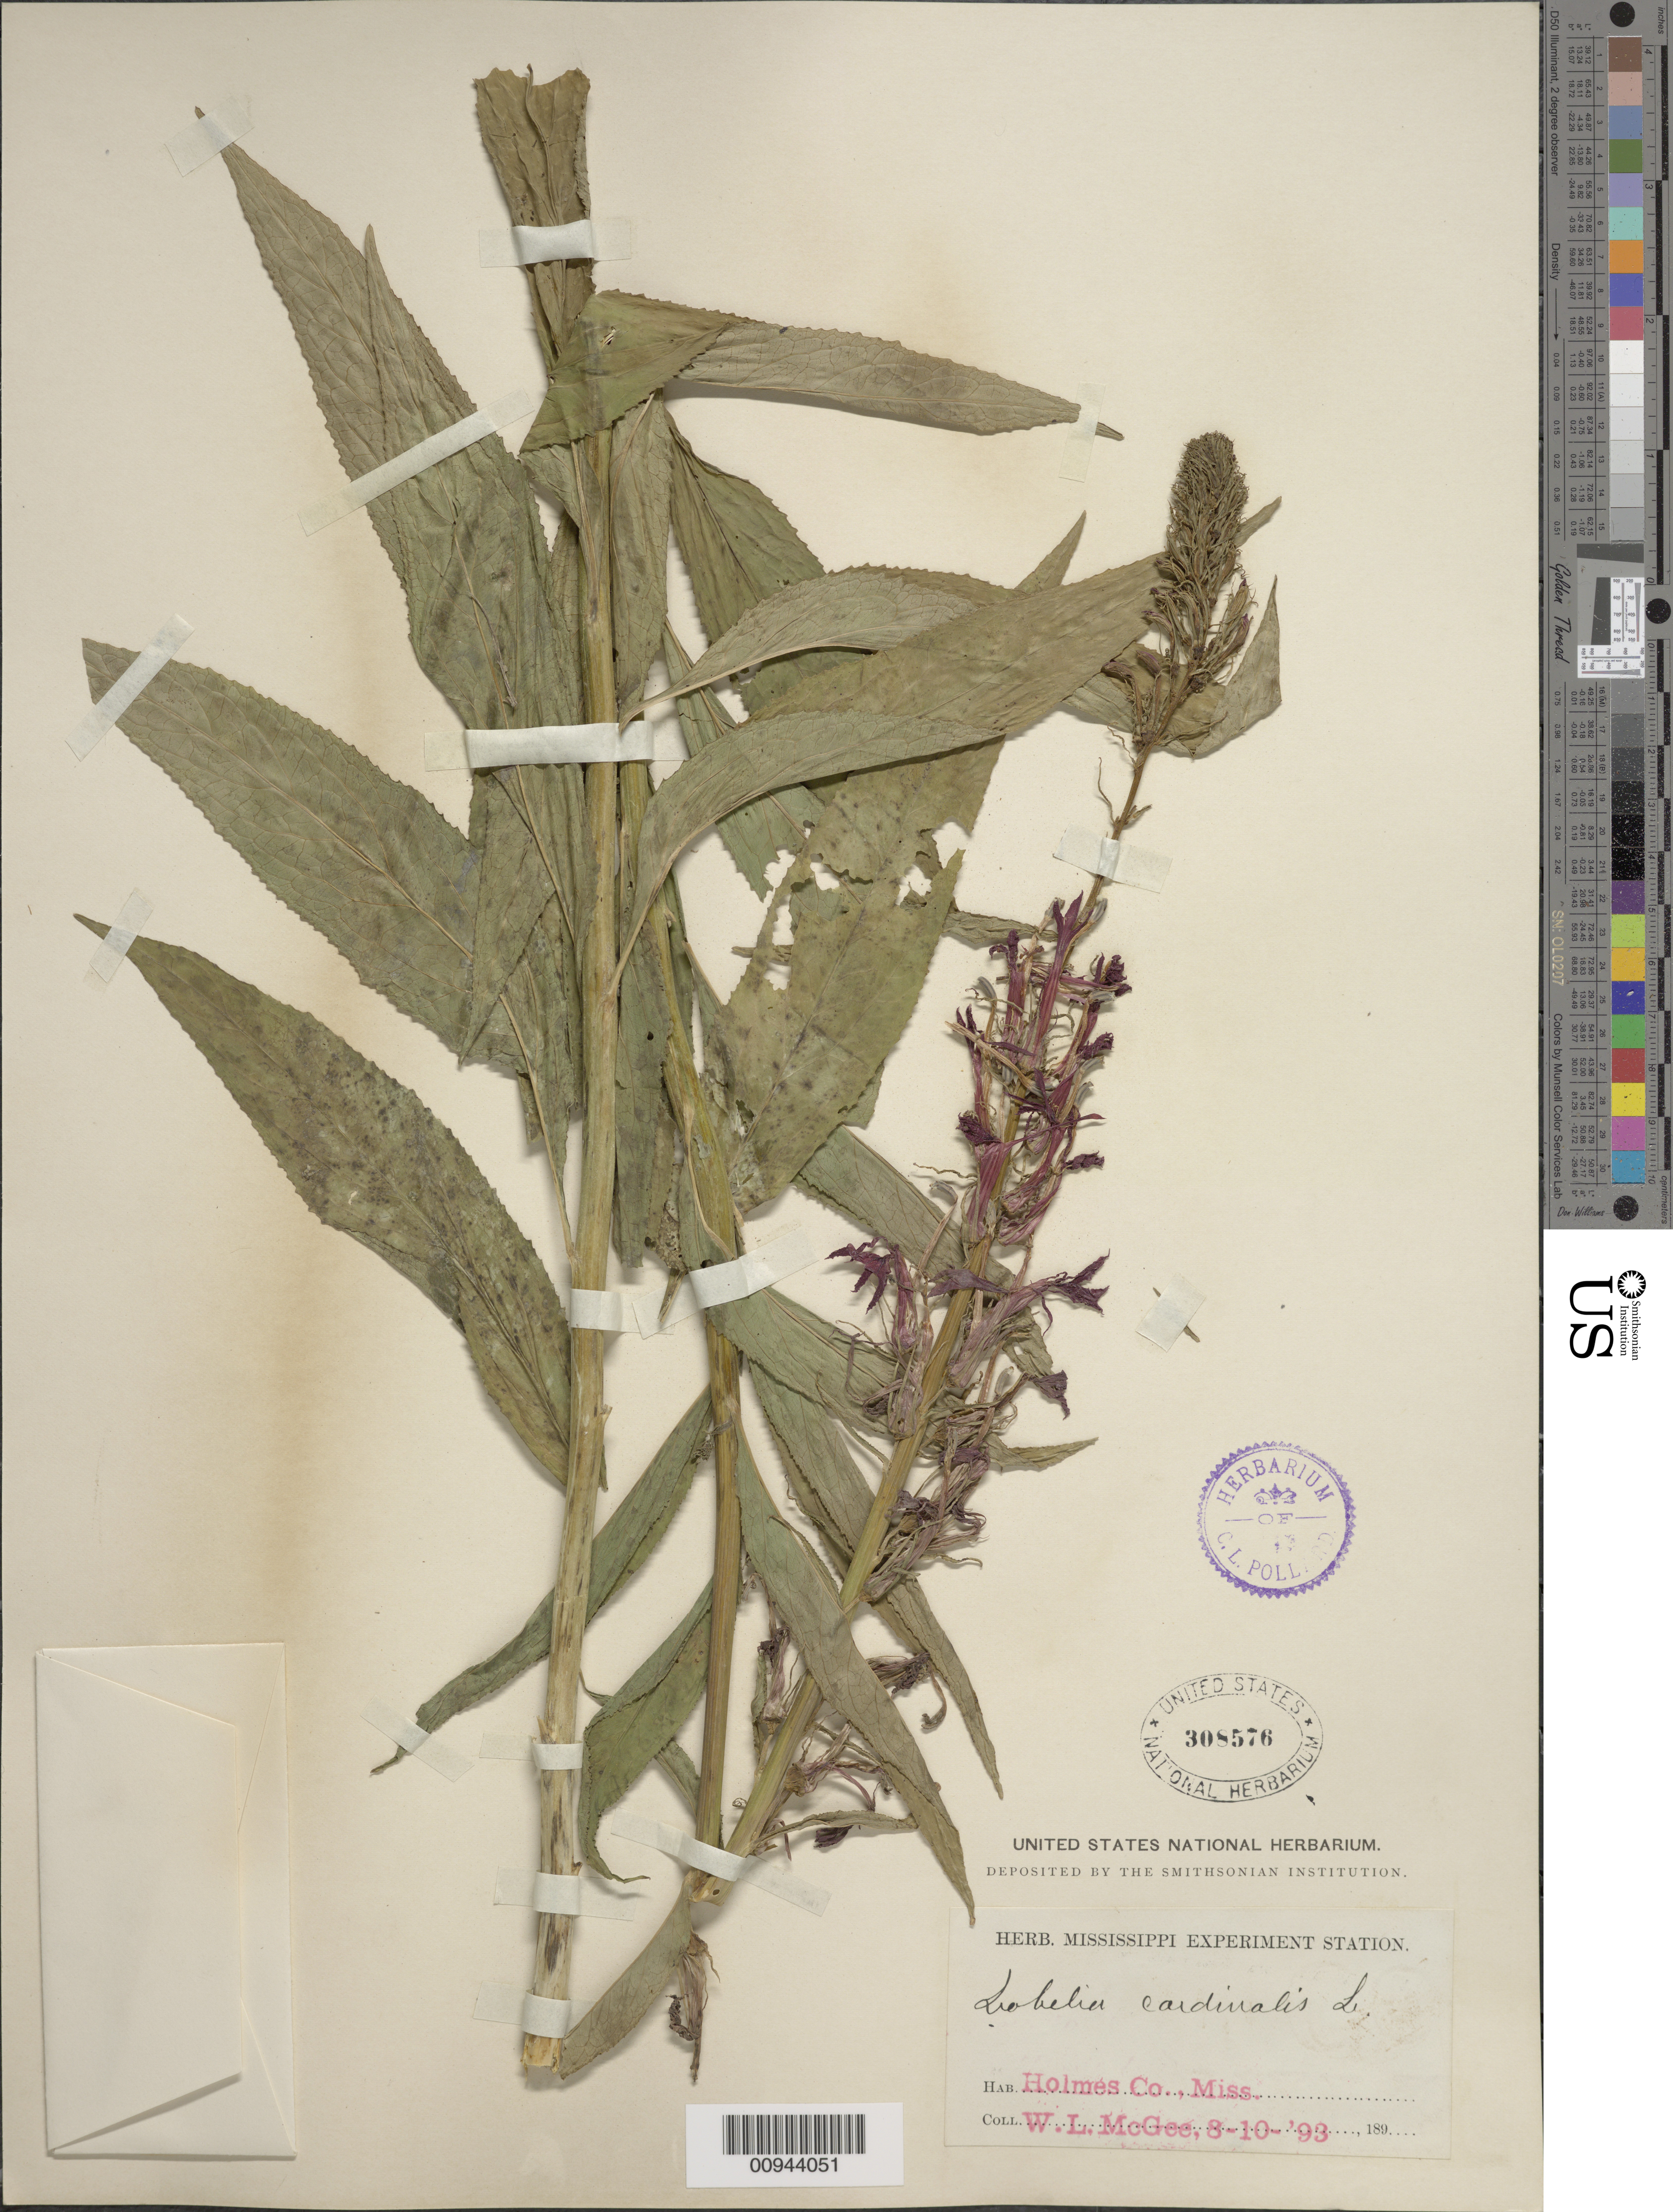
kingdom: Plantae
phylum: Tracheophyta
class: Magnoliopsida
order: Asterales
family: Campanulaceae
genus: Lobelia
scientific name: Lobelia cardinalis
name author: L.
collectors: W. Mcgee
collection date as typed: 8-10-93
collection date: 1893-08-10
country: United States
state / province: Mississippi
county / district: Holmes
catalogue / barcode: US 308576